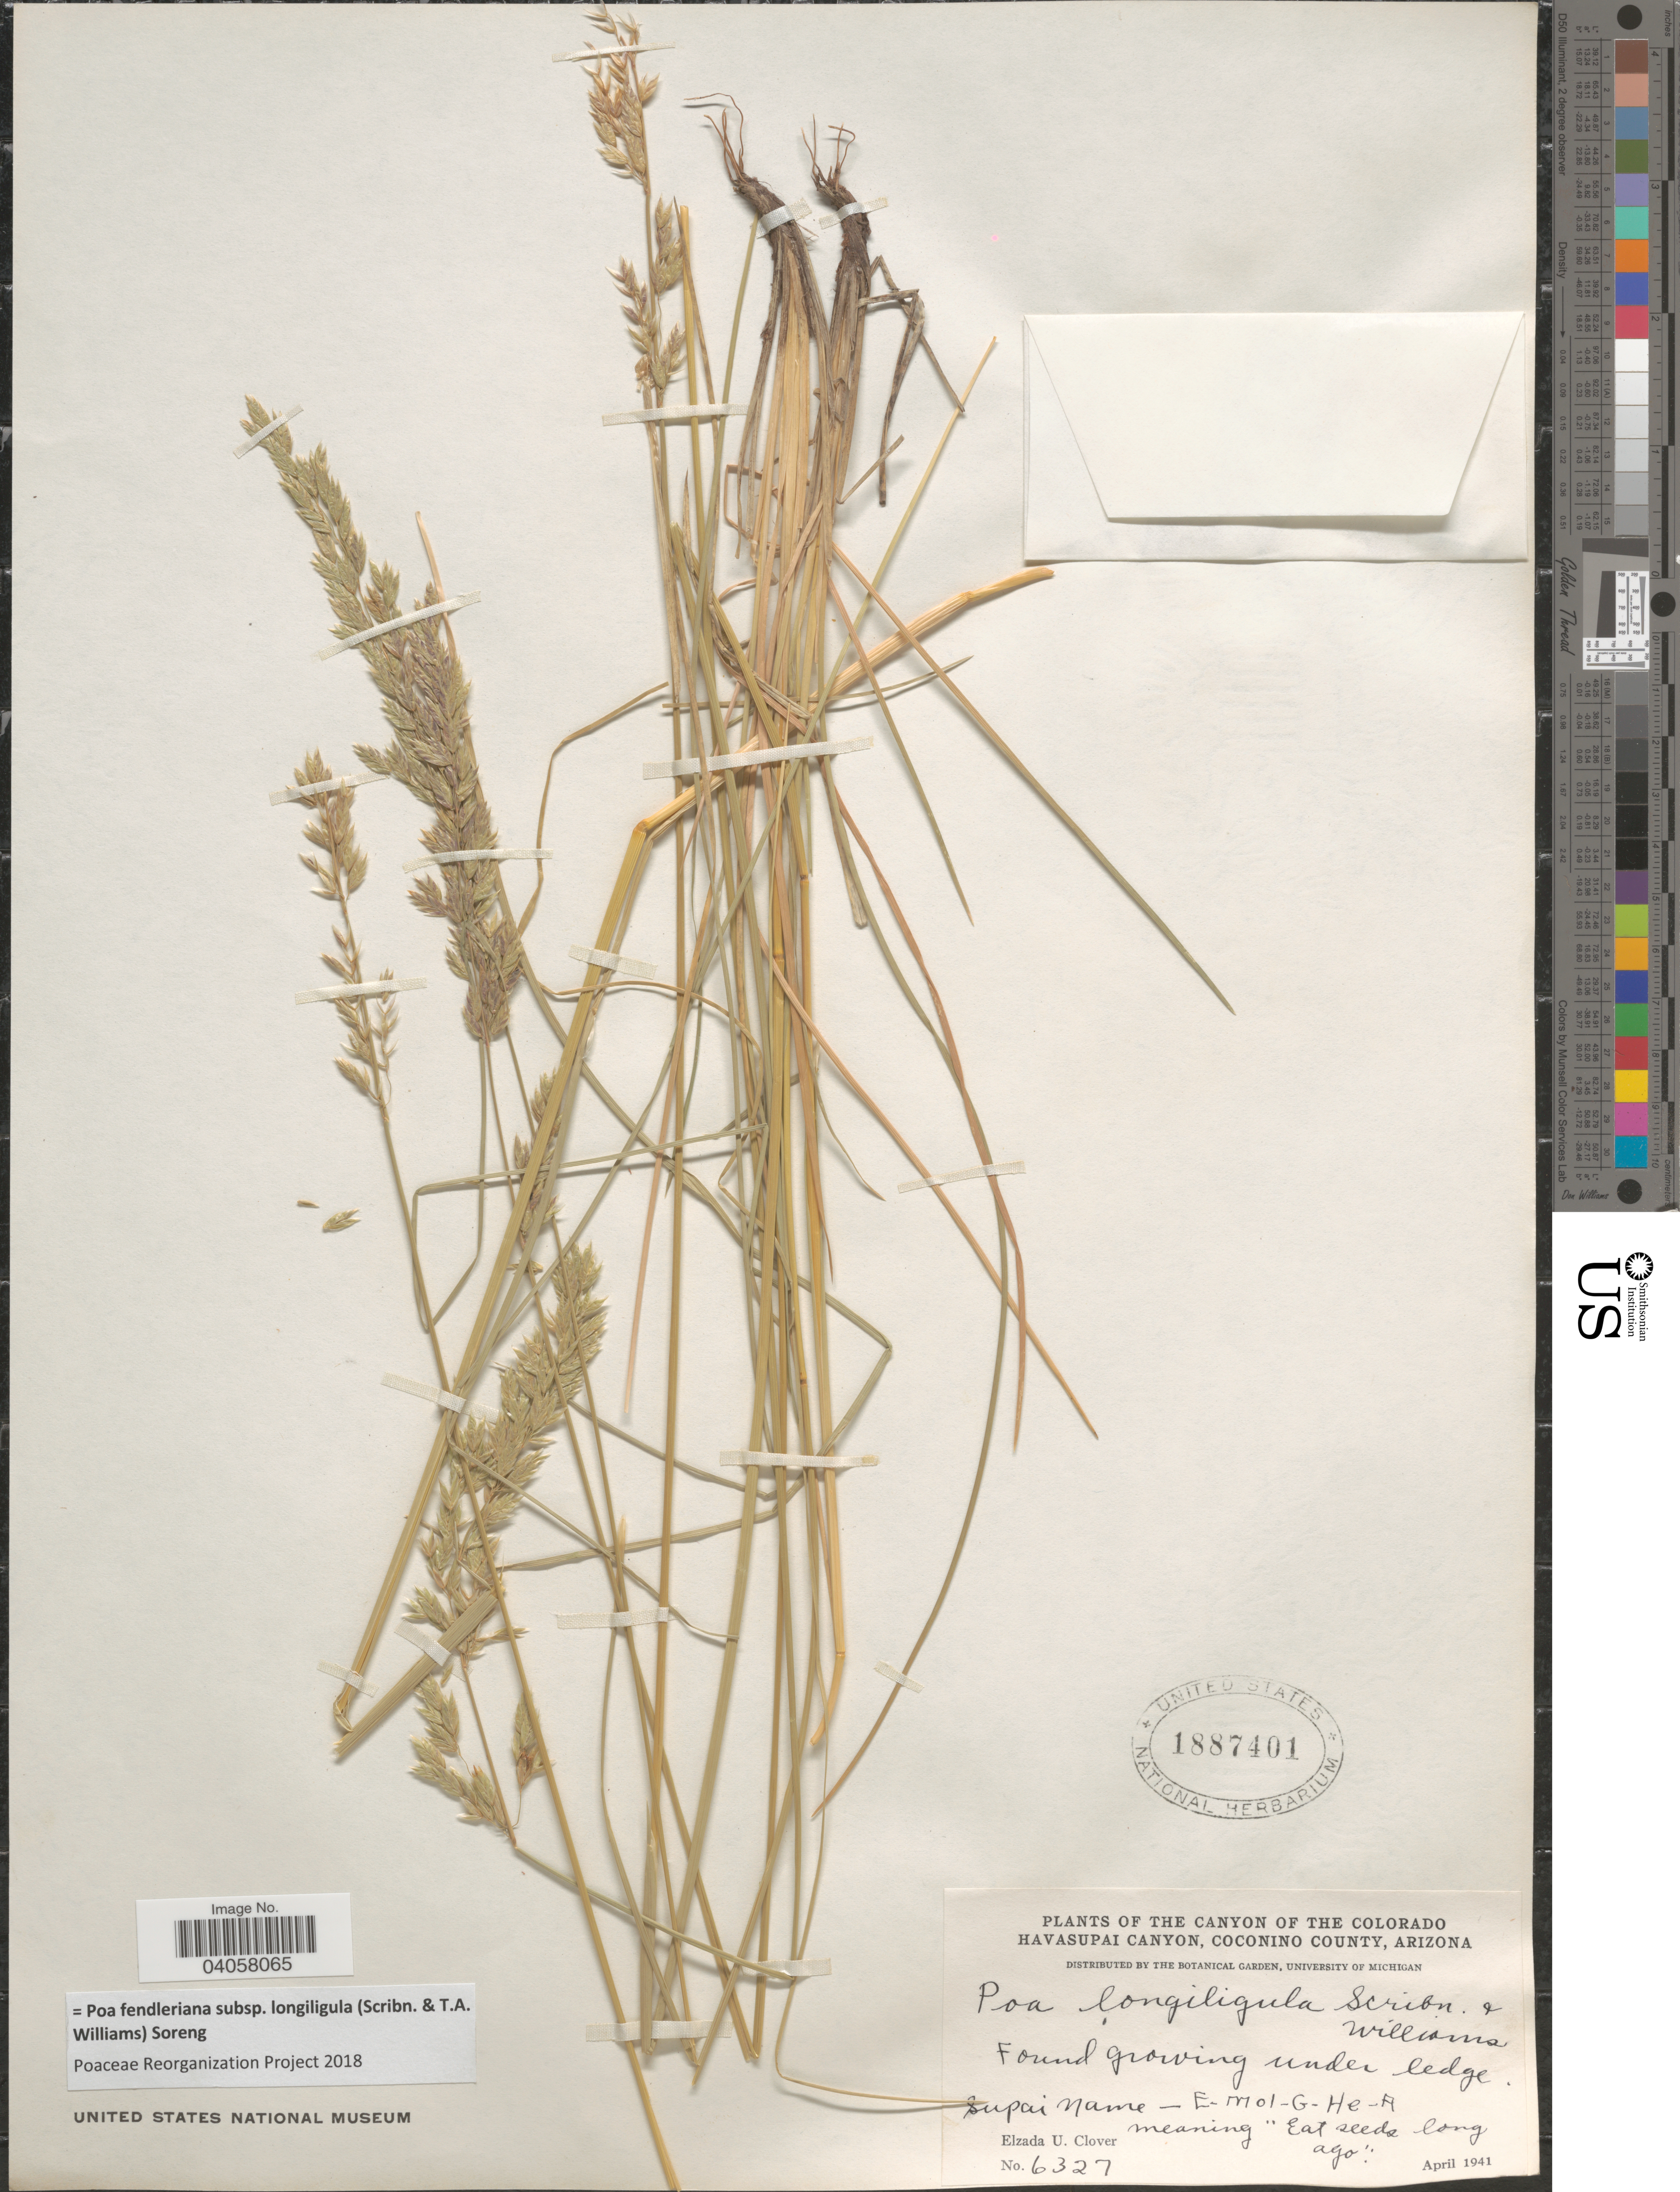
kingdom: Plantae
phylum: Tracheophyta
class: Liliopsida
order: Poales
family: Poaceae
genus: Poa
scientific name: Poa fendleriana subsp. longiligula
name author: (Scribn. & T.A. Williams) Soreng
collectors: E. U. Clover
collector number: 6327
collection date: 1941-04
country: United States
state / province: Arizona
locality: The Canyon of the Colorado Havasupai Canyon, Coconino County.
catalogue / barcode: US 1887401